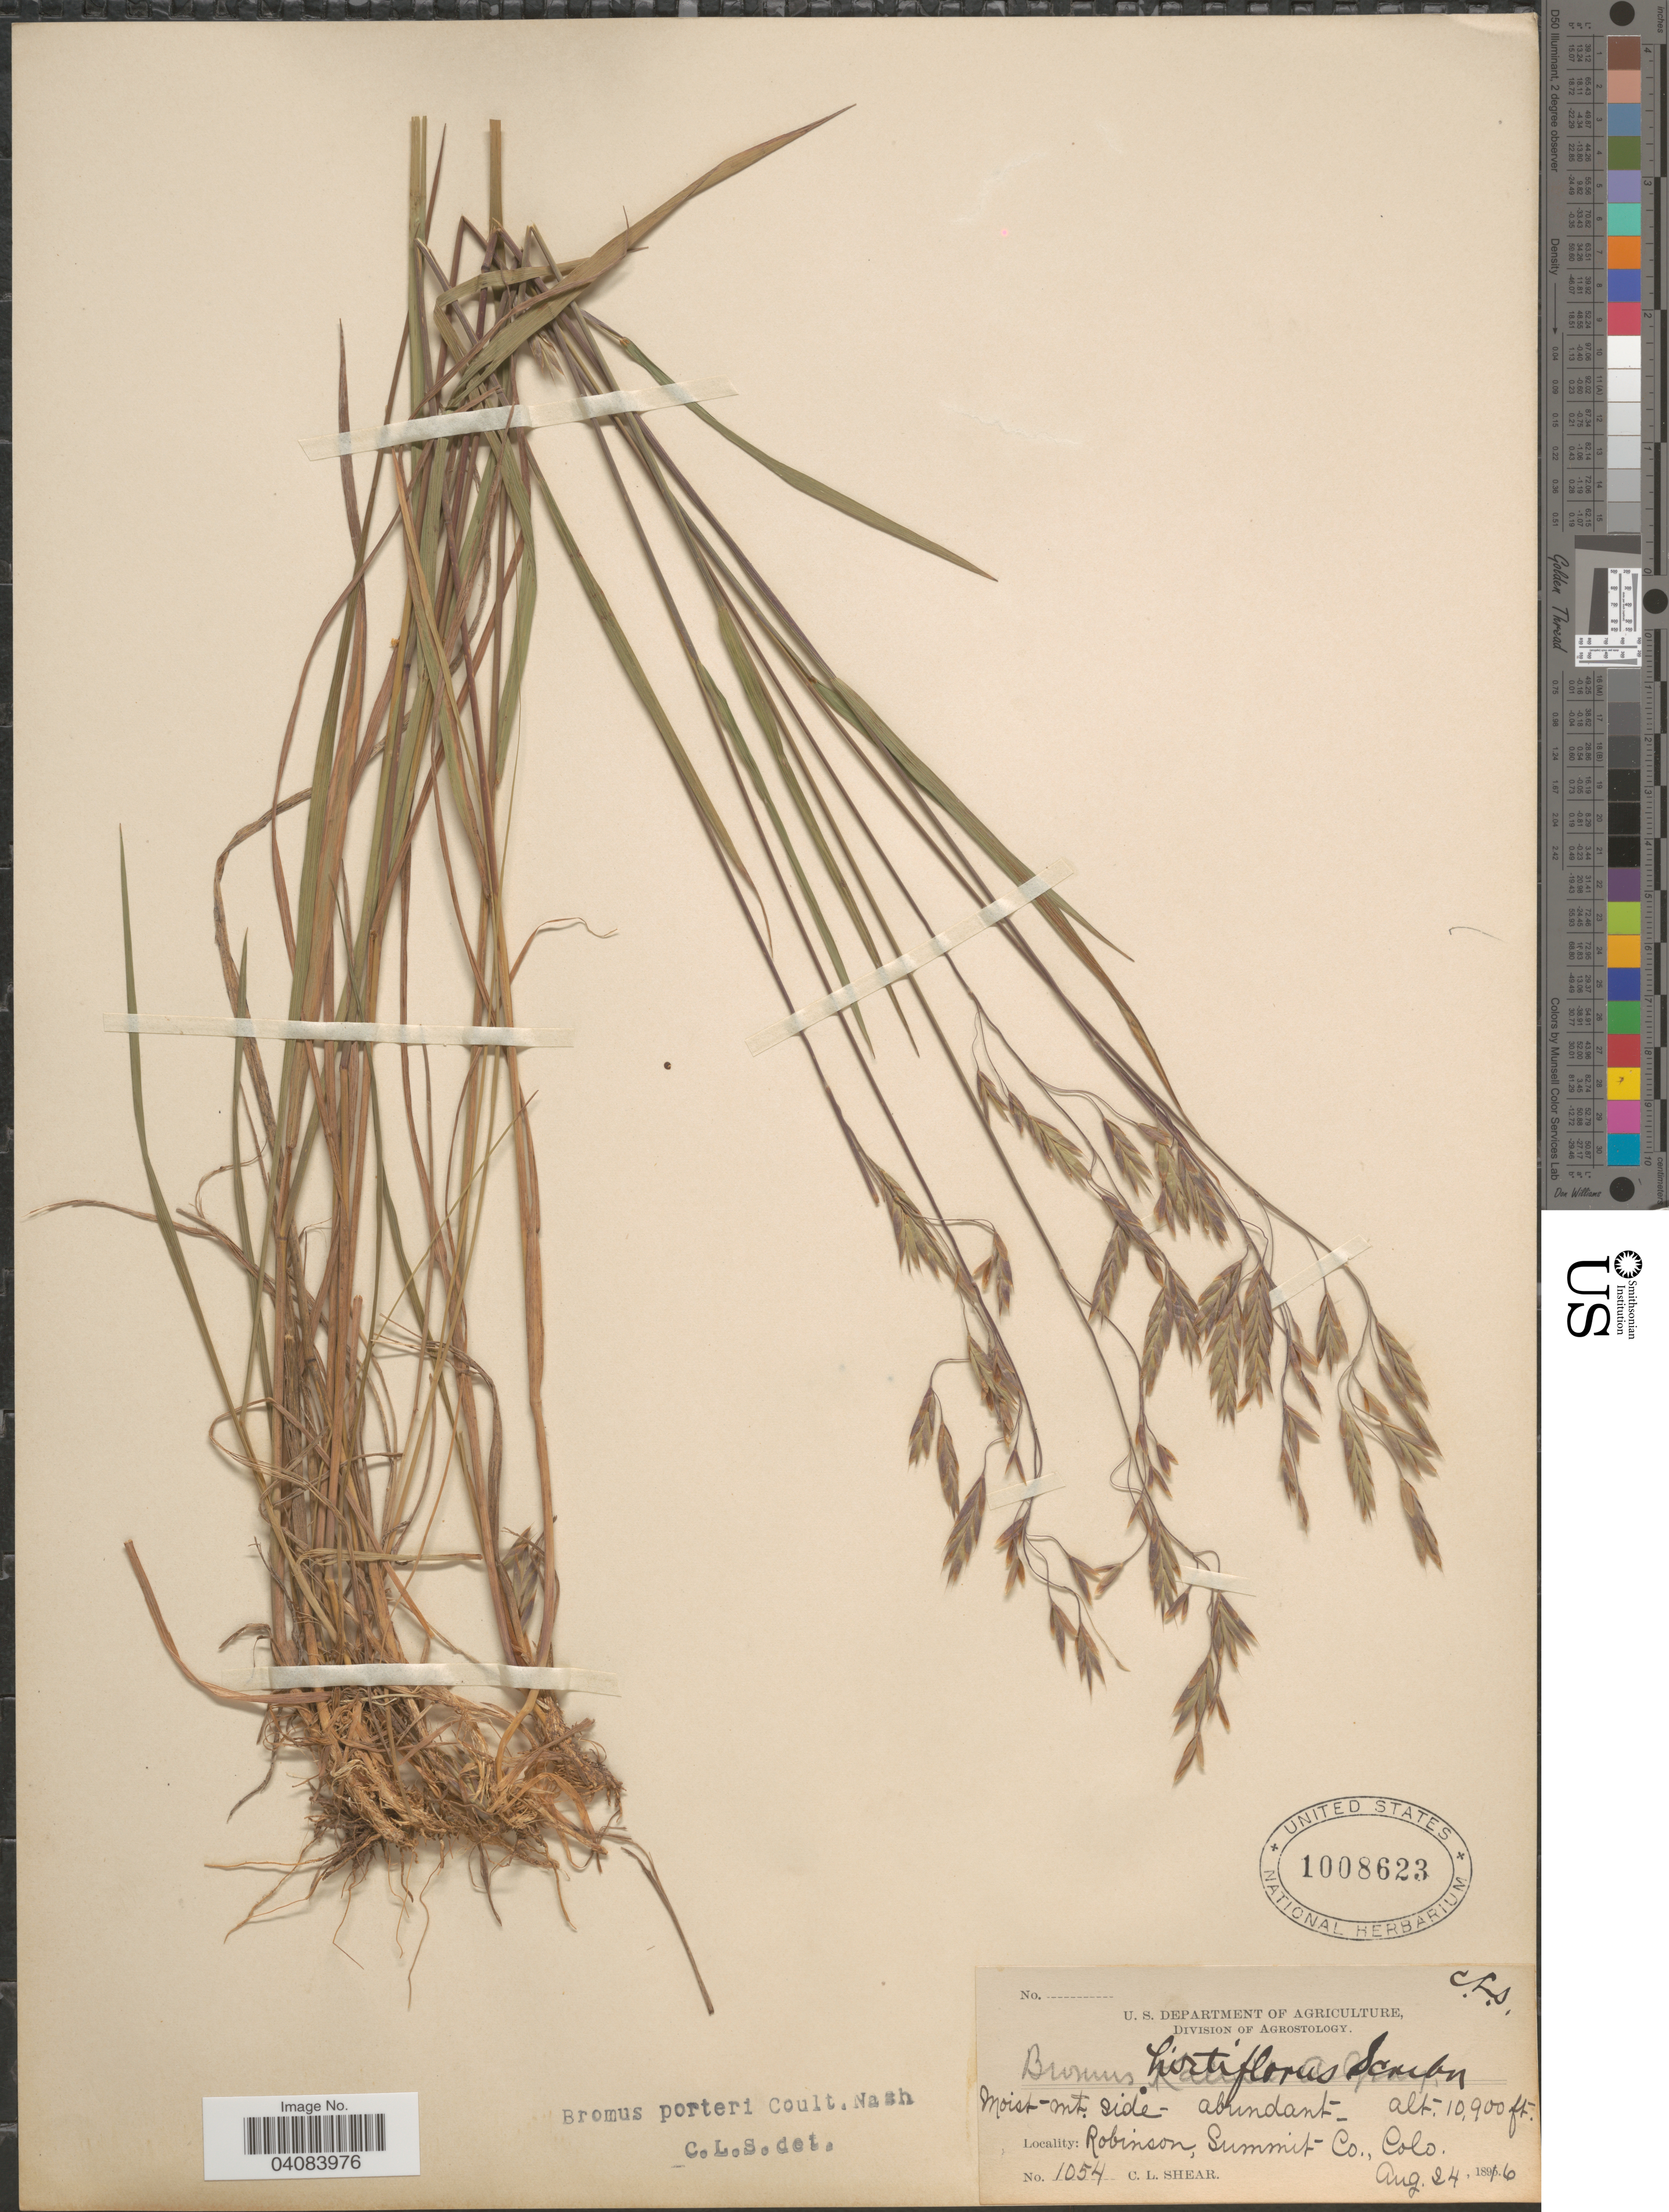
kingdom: Plantae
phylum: Tracheophyta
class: Liliopsida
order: Poales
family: Poaceae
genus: Bromus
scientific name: Bromus porteri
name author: (J.M. Coult.) Nash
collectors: C. L. Shear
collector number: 1054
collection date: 1896-08-24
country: United States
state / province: Colorado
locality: Moist. mt. side-abundant. Robinson, Summit Co.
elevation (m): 3322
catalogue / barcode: US 1008623